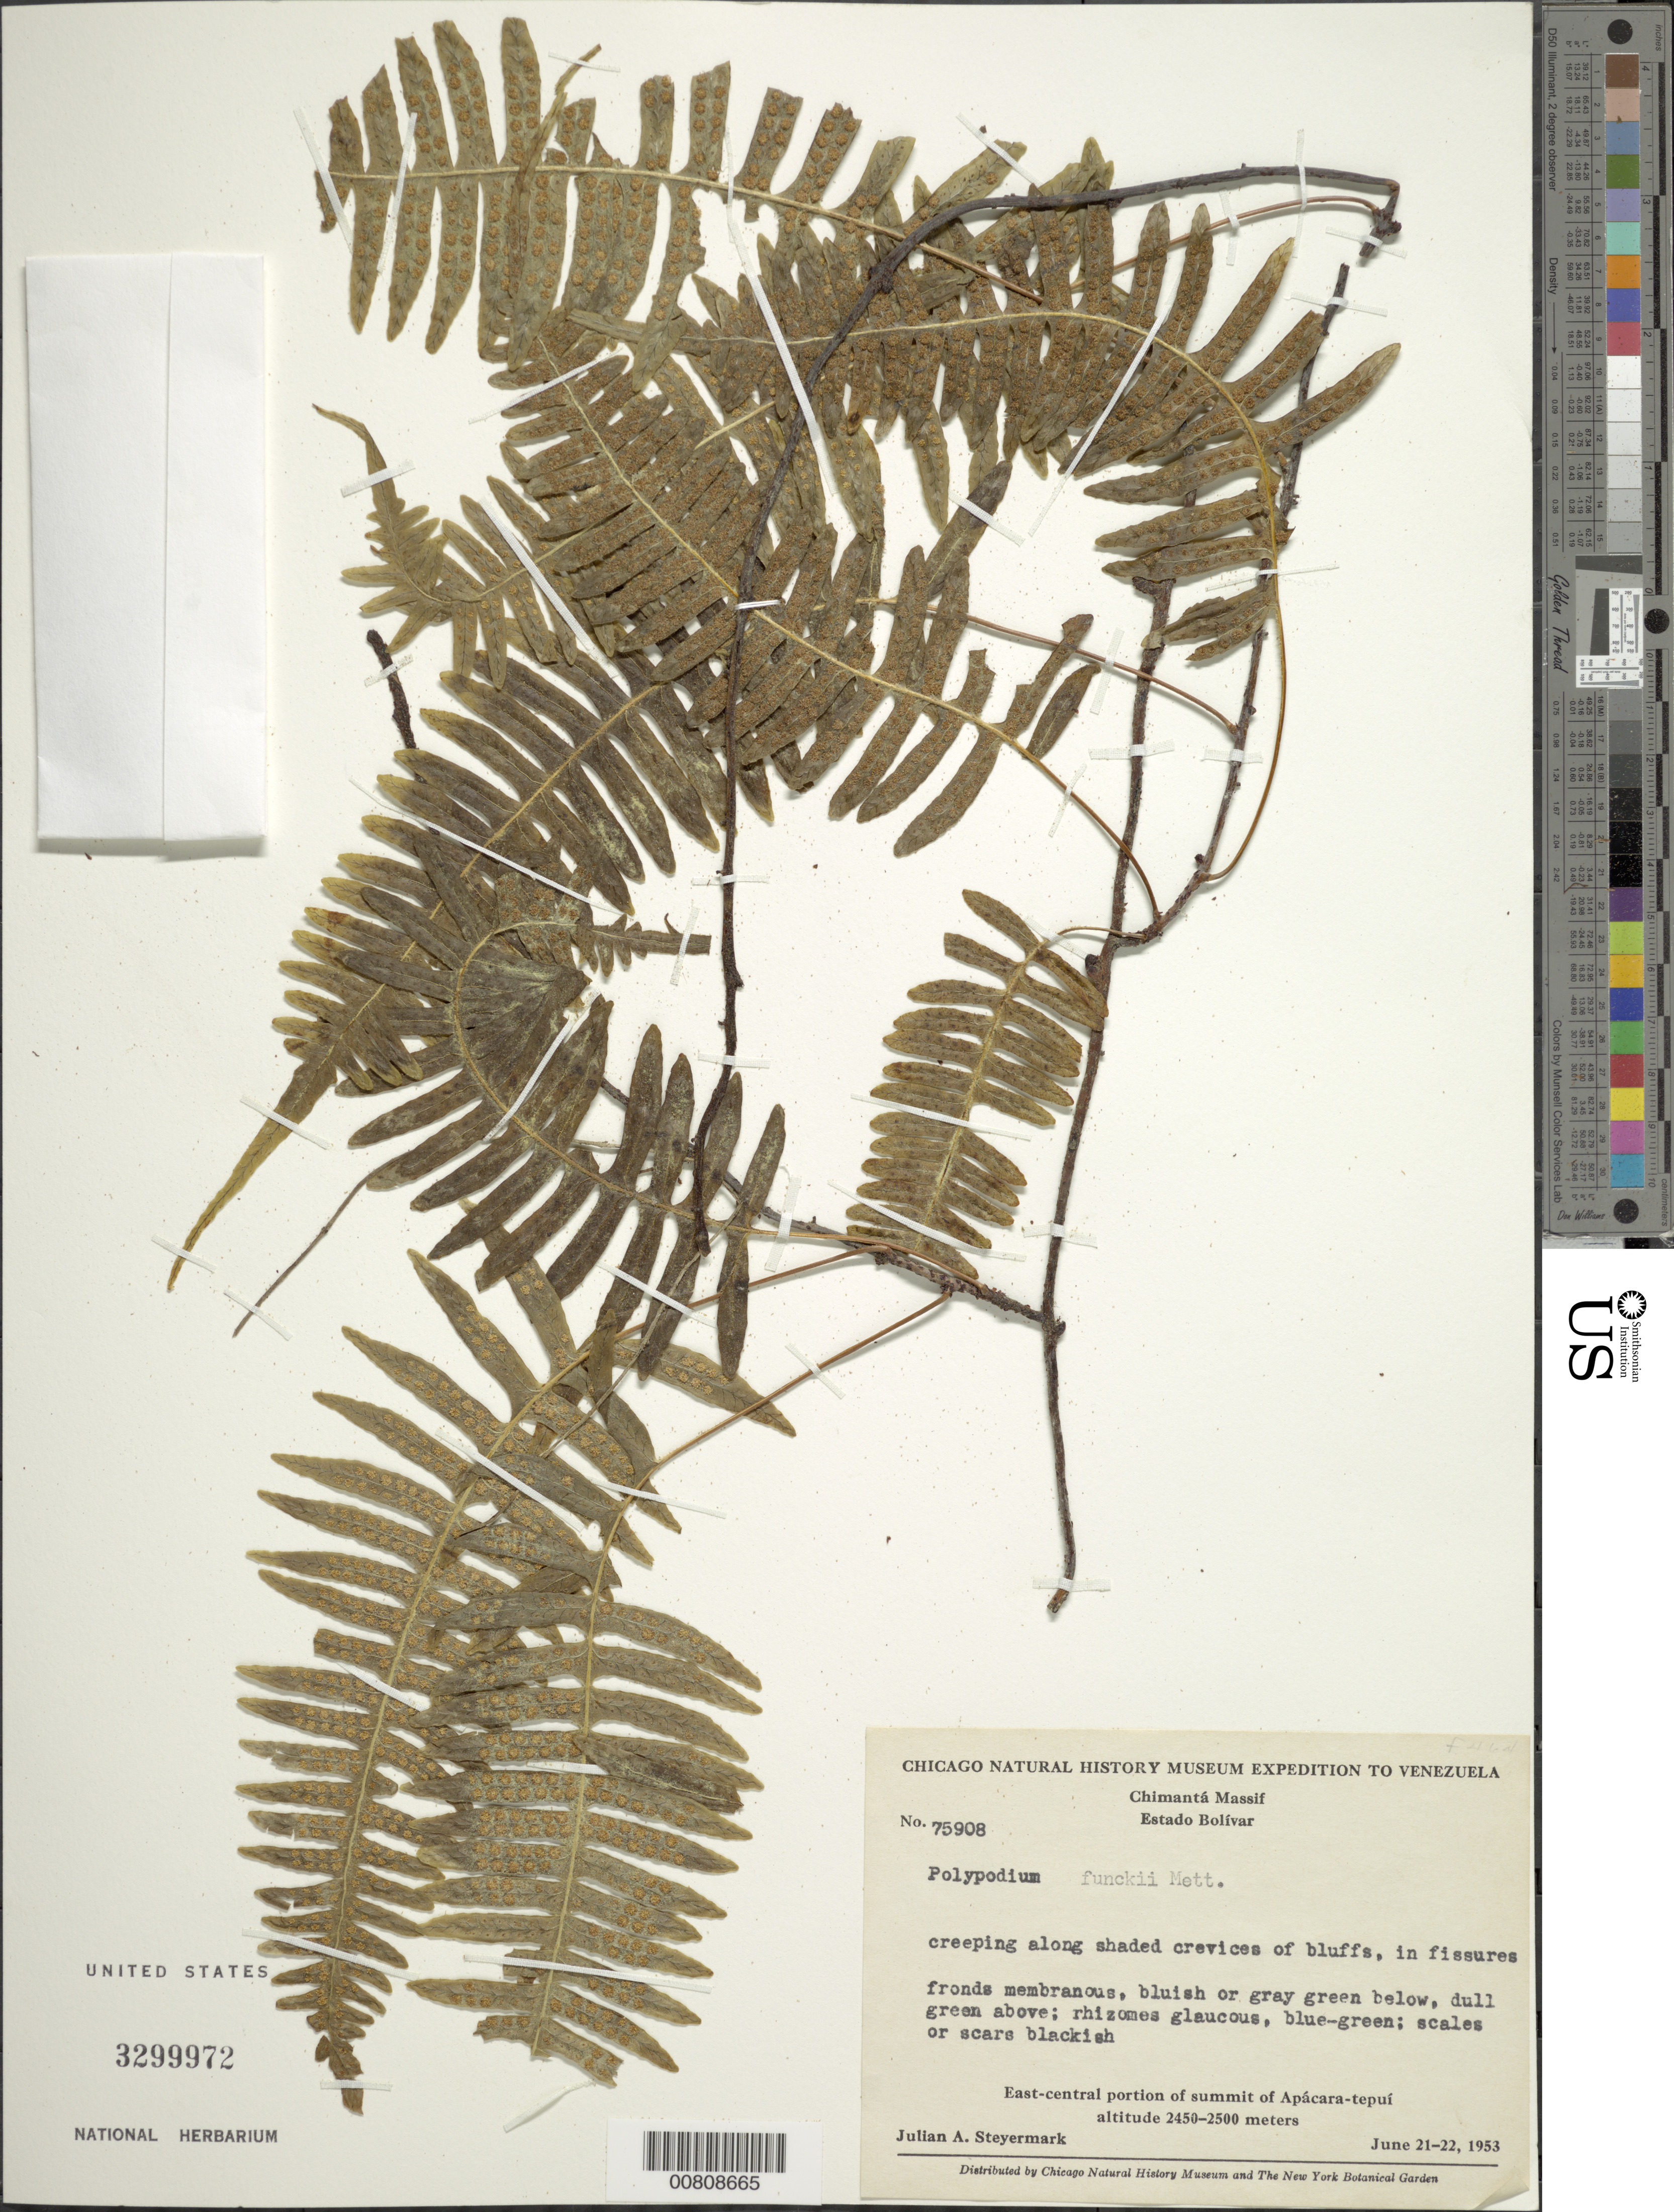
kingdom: Plantae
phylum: Tracheophyta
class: Polypodiopsida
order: Polypodiales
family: Polypodiaceae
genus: Serpocaulon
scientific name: Serpocaulon funckii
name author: (Mett.) A.R. Sm.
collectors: J. Steyermark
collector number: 75908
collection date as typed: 21-Jun-53 to 22-Jun-53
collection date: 1953-06-21/1953-06-22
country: Venezuela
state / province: Bolívar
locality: Chimantá Massif, Apácara-tepuí, east-central part of summit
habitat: Along shaded base of bluffs in fissures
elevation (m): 2450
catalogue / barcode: US 3299972